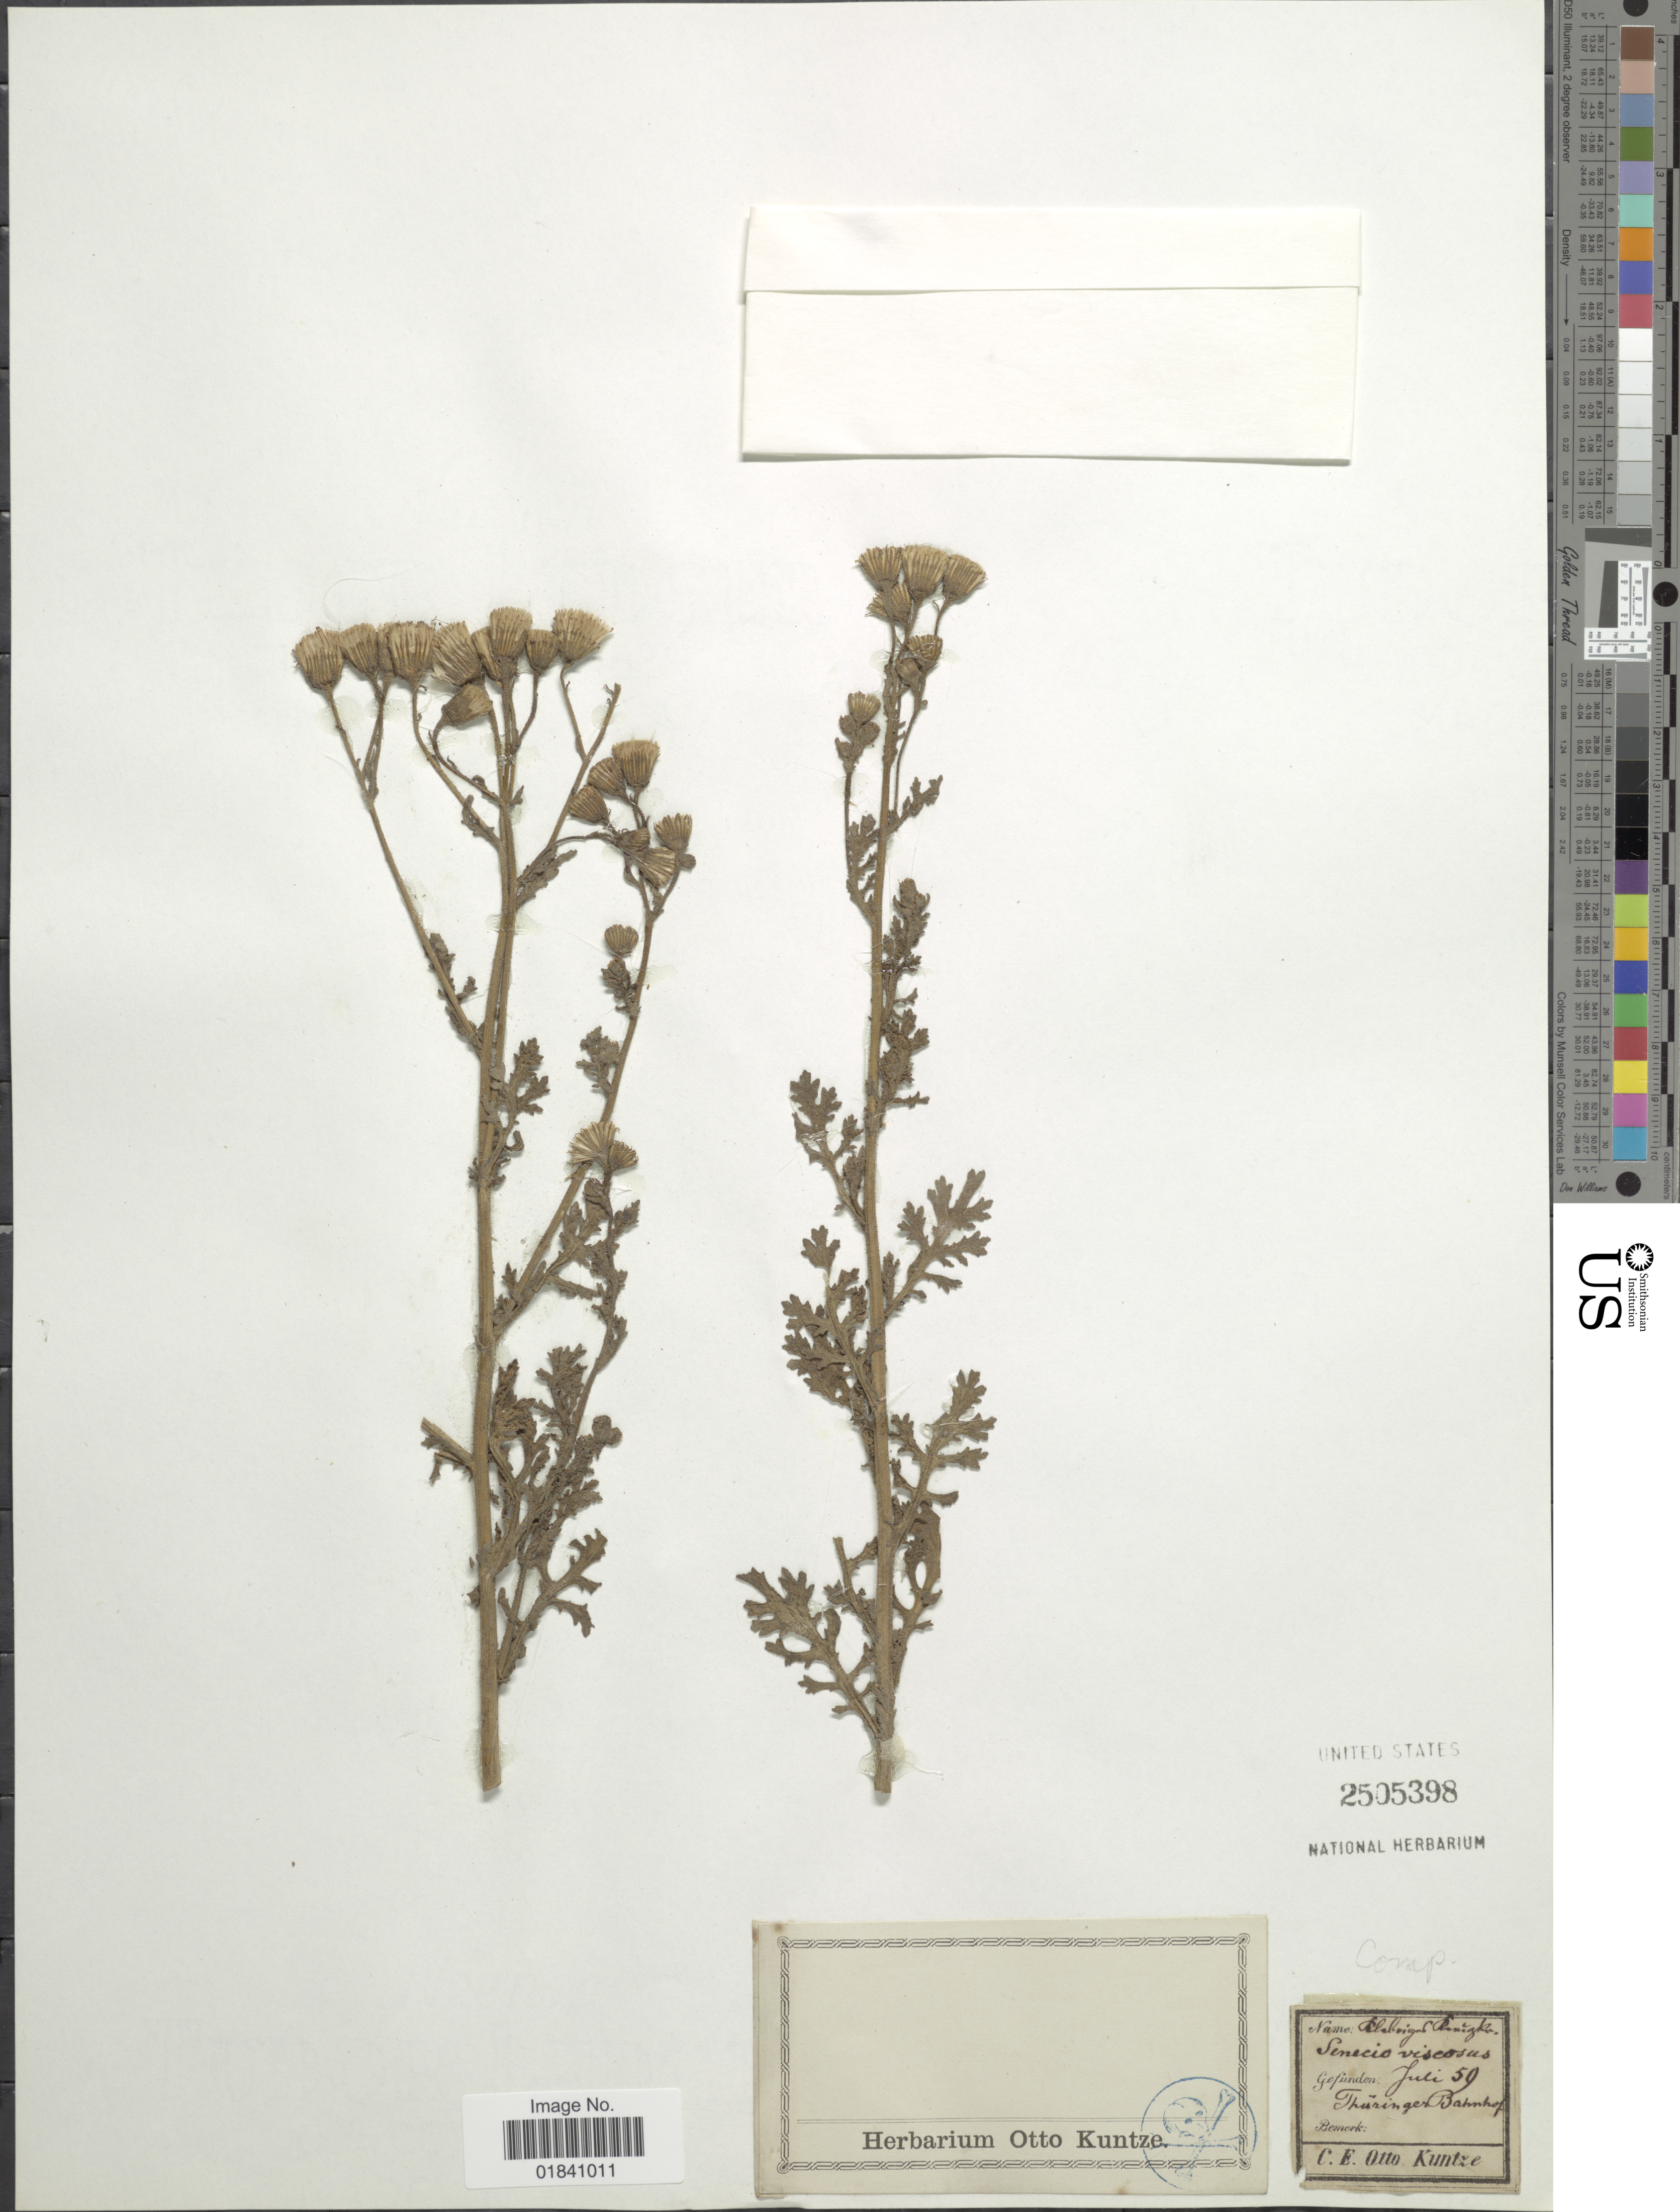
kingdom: Plantae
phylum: Tracheophyta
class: Magnoliopsida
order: Asterales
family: Asteraceae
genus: Senecio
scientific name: Senecio viscosus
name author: L.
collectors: C.E.O. Kuntze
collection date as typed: Transcribed d/m/y: /7/59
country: Germany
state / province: Thuringia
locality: Thüringer Bahnhof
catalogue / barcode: US 2505398